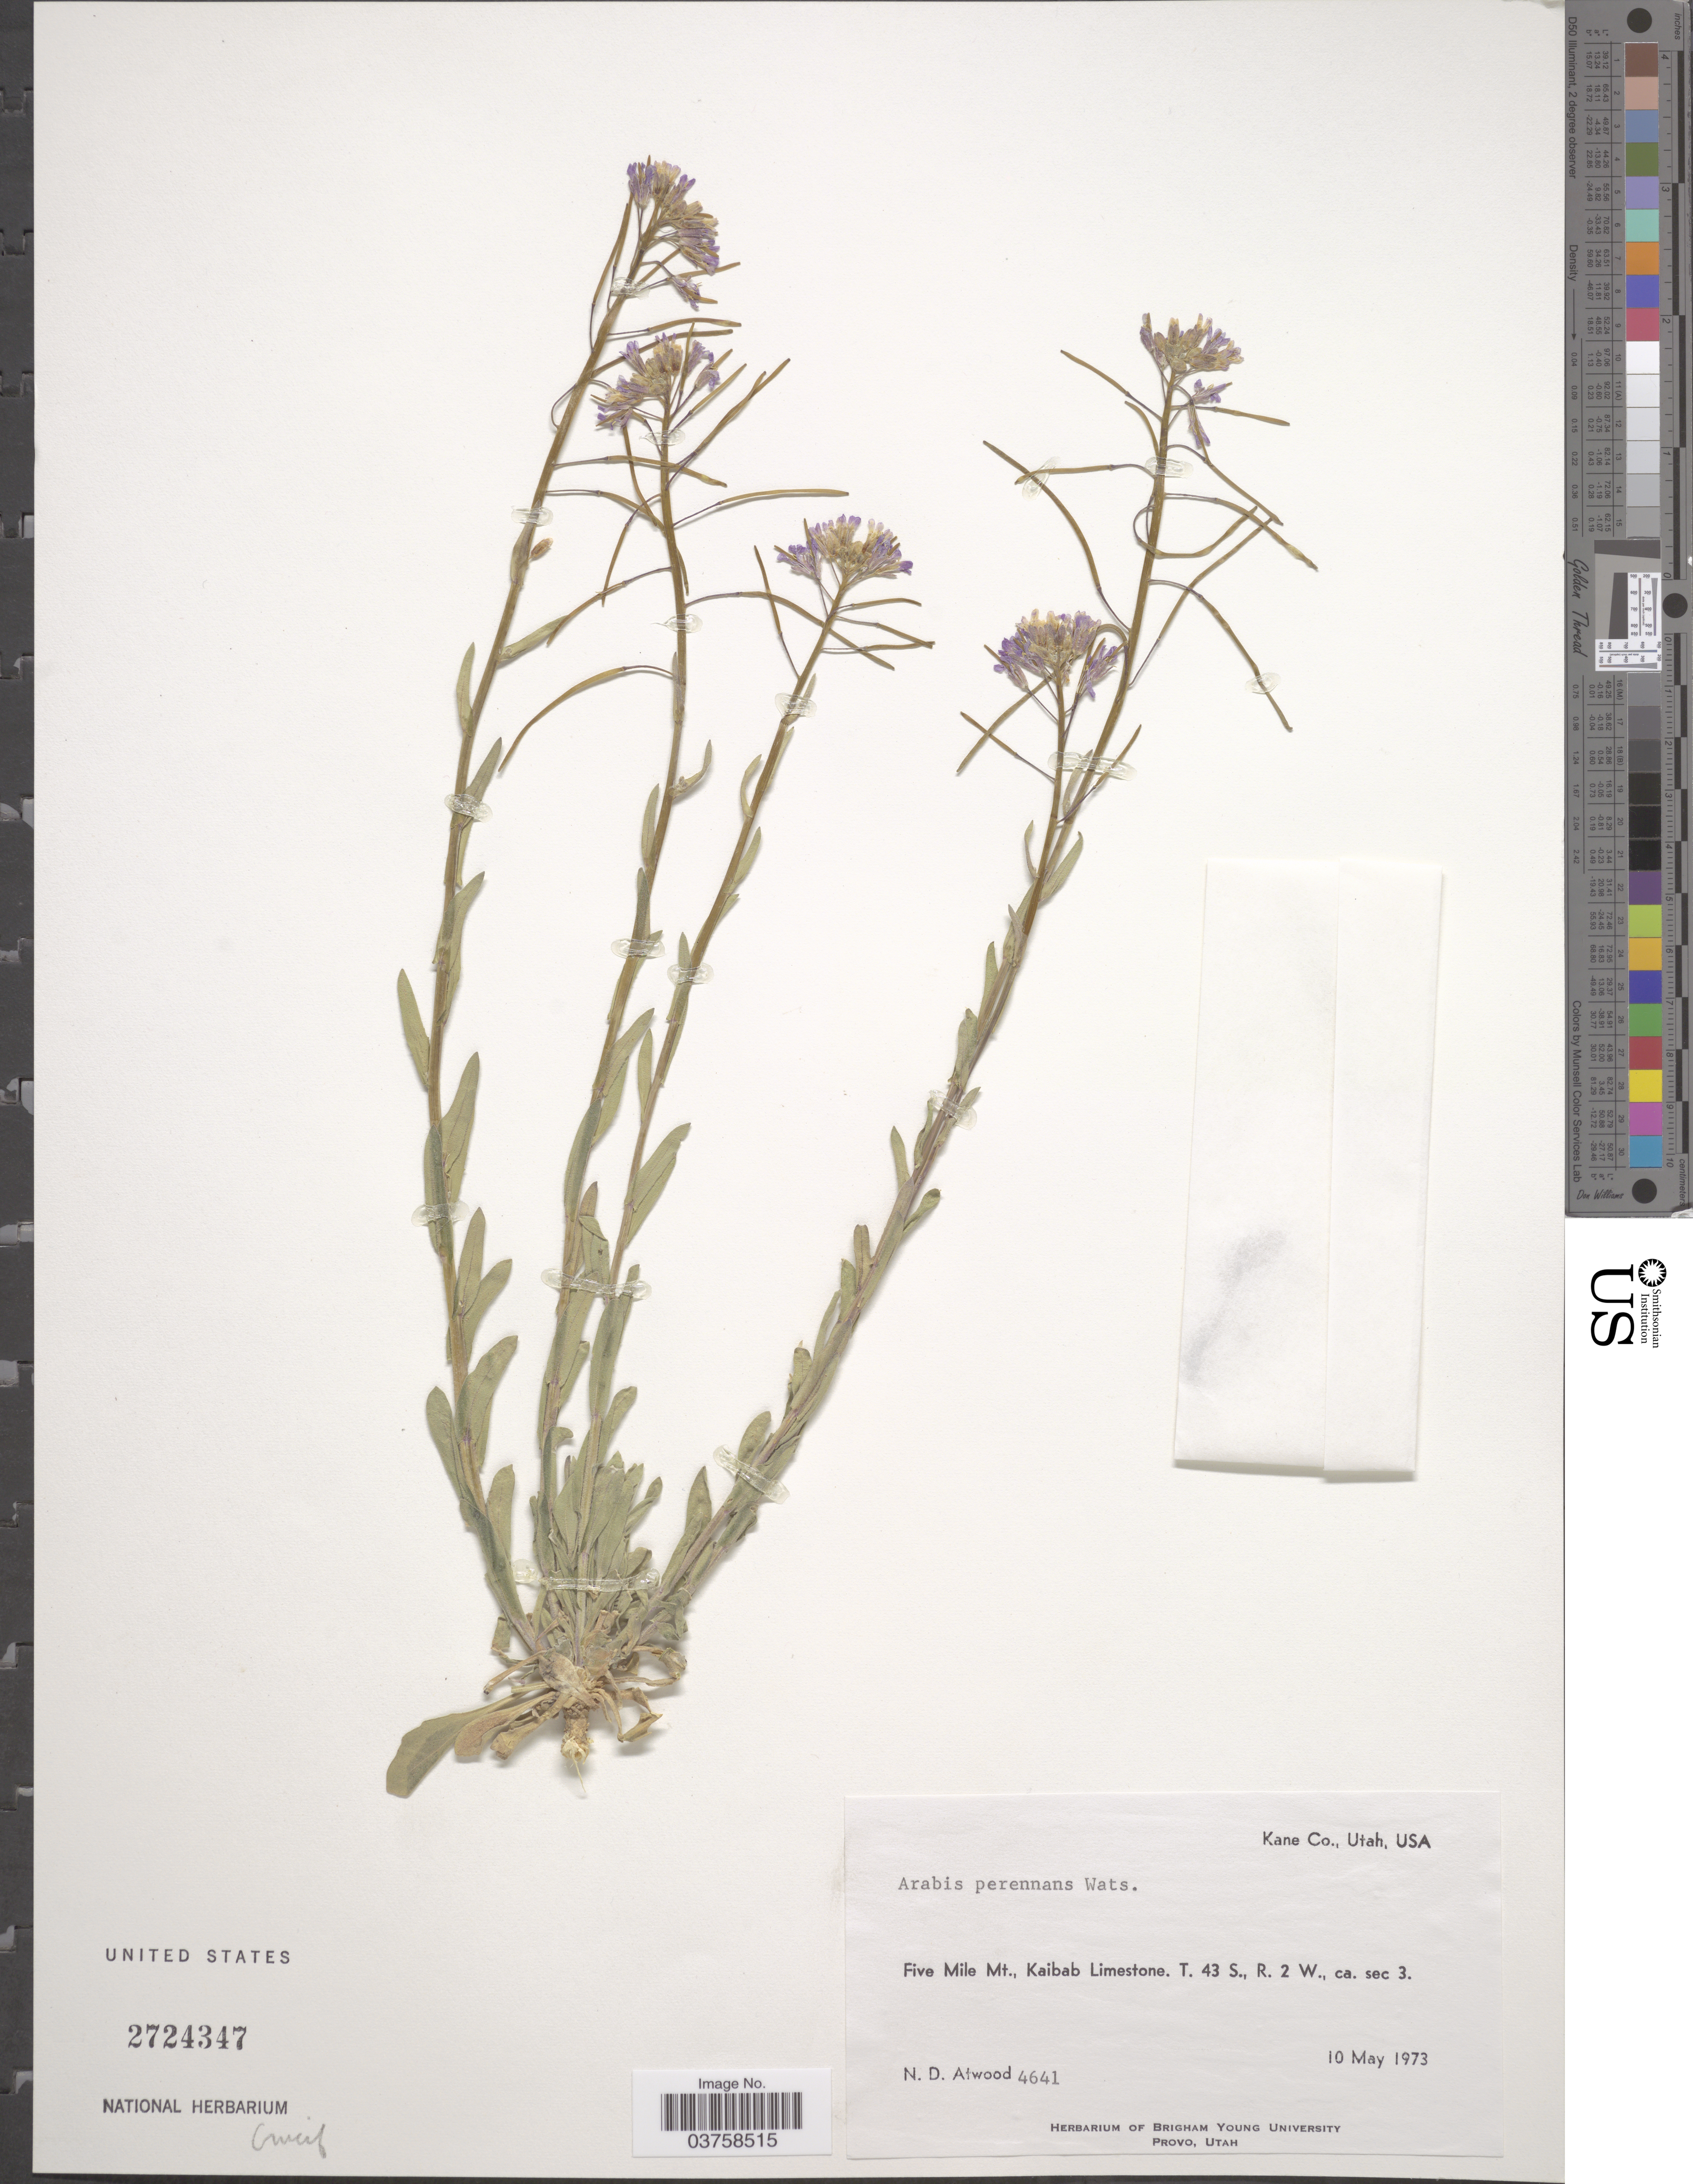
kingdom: Plantae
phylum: Tracheophyta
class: Magnoliopsida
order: Brassicales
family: Brassicaceae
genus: Arabis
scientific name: Arabis perennans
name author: S. Watson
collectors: N. Atwood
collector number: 4641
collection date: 1973-05-10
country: United States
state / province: Utah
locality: Kane Co. Five Mile Mt., Kaibab Limestone. T. 43 S., R. 2 W., ca. sec 3.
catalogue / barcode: US 2724347